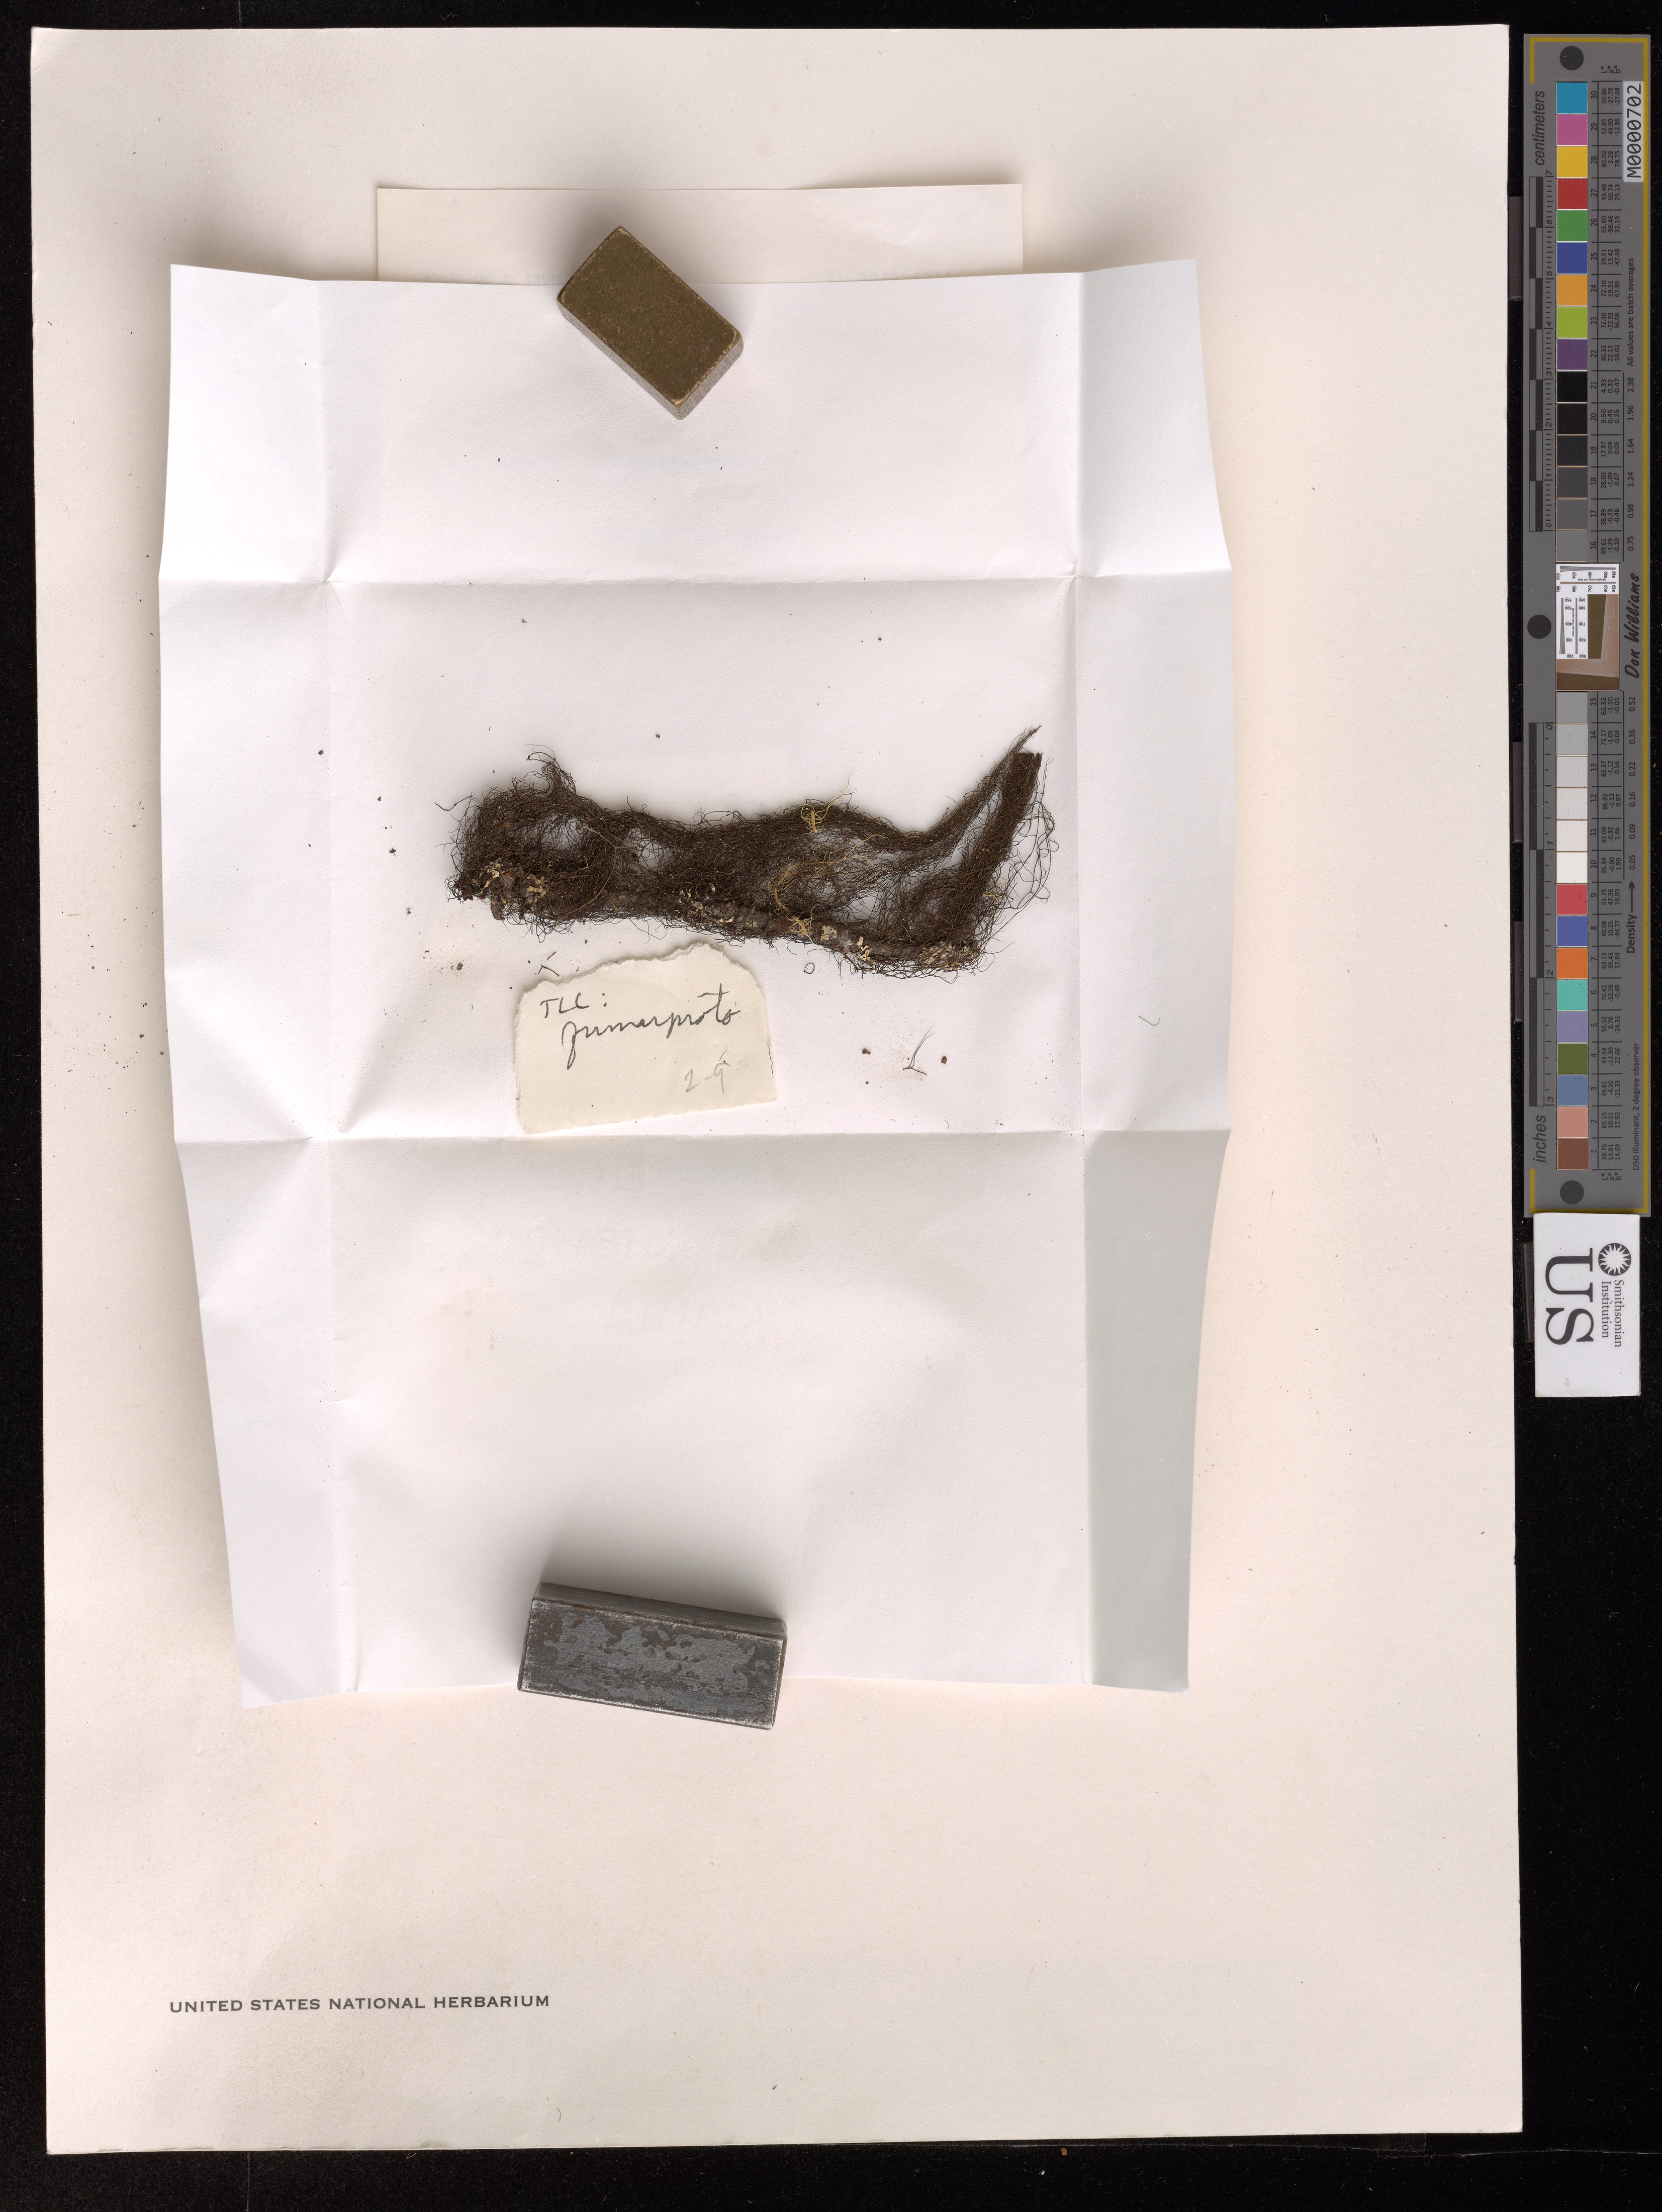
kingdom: Fungi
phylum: Ascomycota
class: Lecanoromycetes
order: Lecanorales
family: Parmeliaceae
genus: Bryoria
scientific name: Bryoria fuscescens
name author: (Gyeln.) Brodo & D.Hawksw.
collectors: M. Hale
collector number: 49405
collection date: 1977-07-17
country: Canada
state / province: Alberta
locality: Livingstone Falls, Livingstone Recreation Area, Banff National Park.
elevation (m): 1900